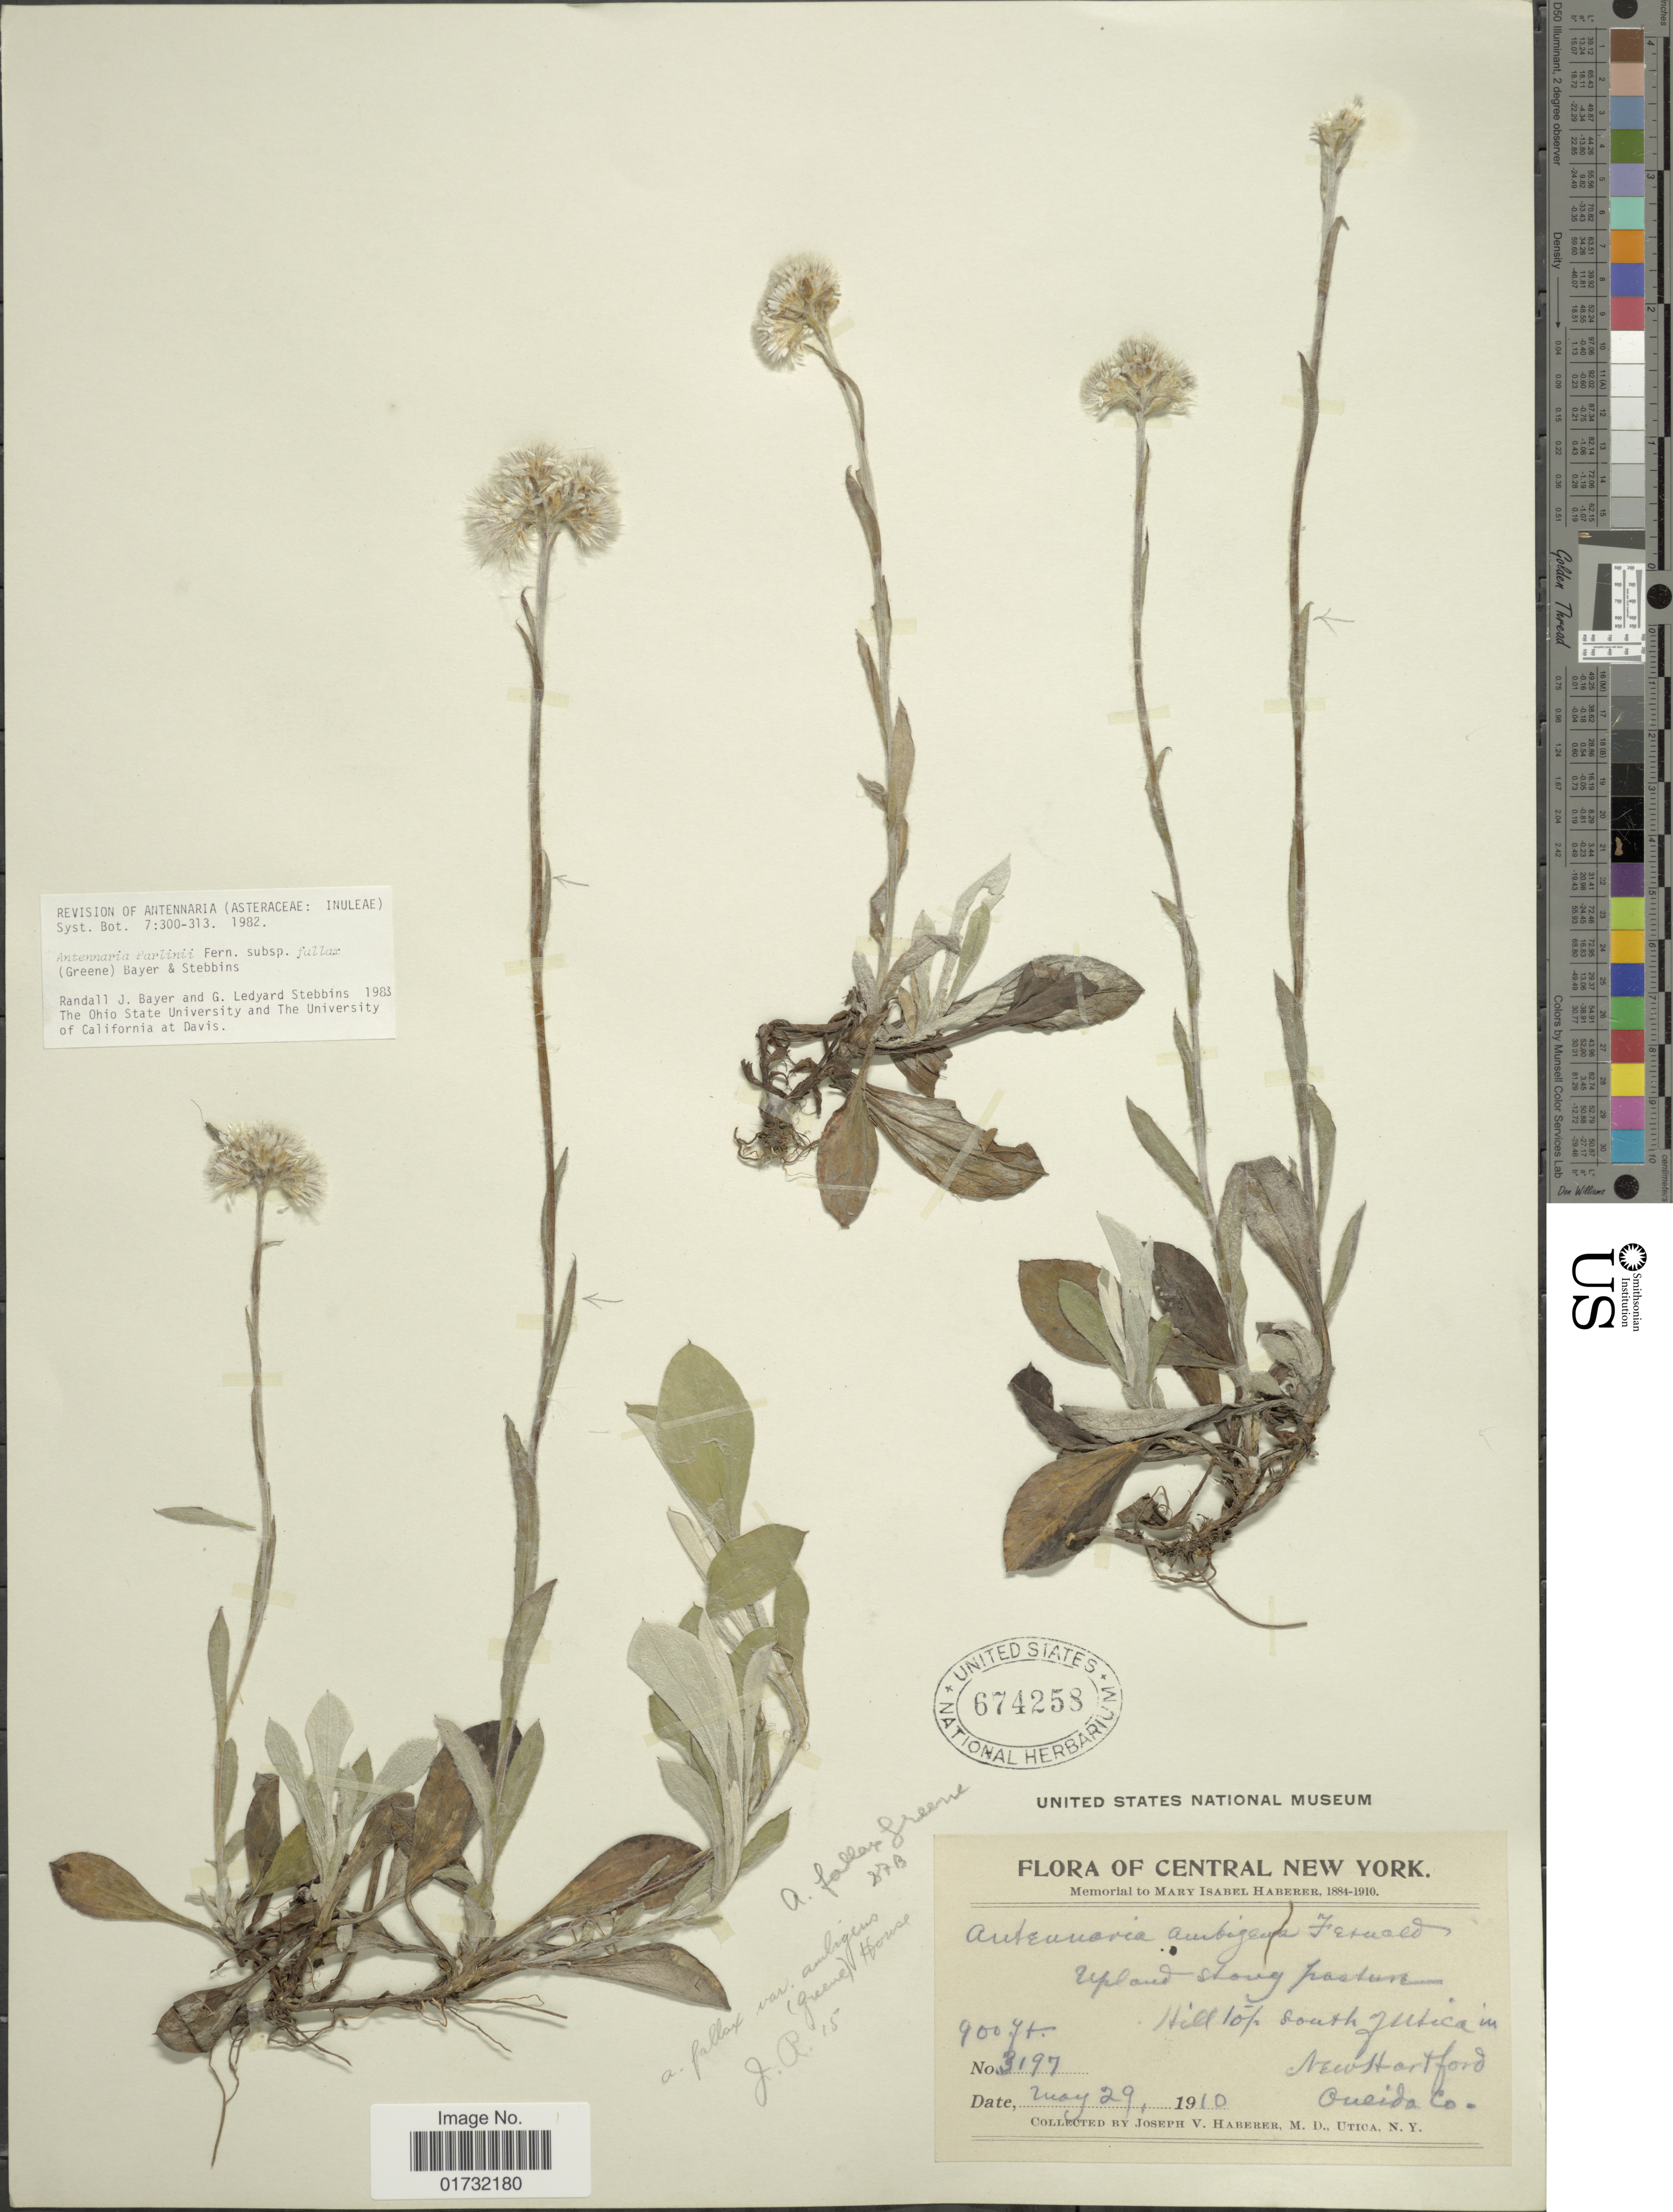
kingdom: Plantae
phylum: Tracheophyta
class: Magnoliopsida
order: Asterales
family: Asteraceae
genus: Antennaria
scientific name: Antennaria parlinii subsp. fallax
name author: (Greene) R.J. Bayer & Stebbins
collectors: J. V. Haberer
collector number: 3197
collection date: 1910-05-29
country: United States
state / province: New York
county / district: Oneida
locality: Central New York. Hilltop south of Utica in New Hartford. Oneida Co.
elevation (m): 274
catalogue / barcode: US 674258